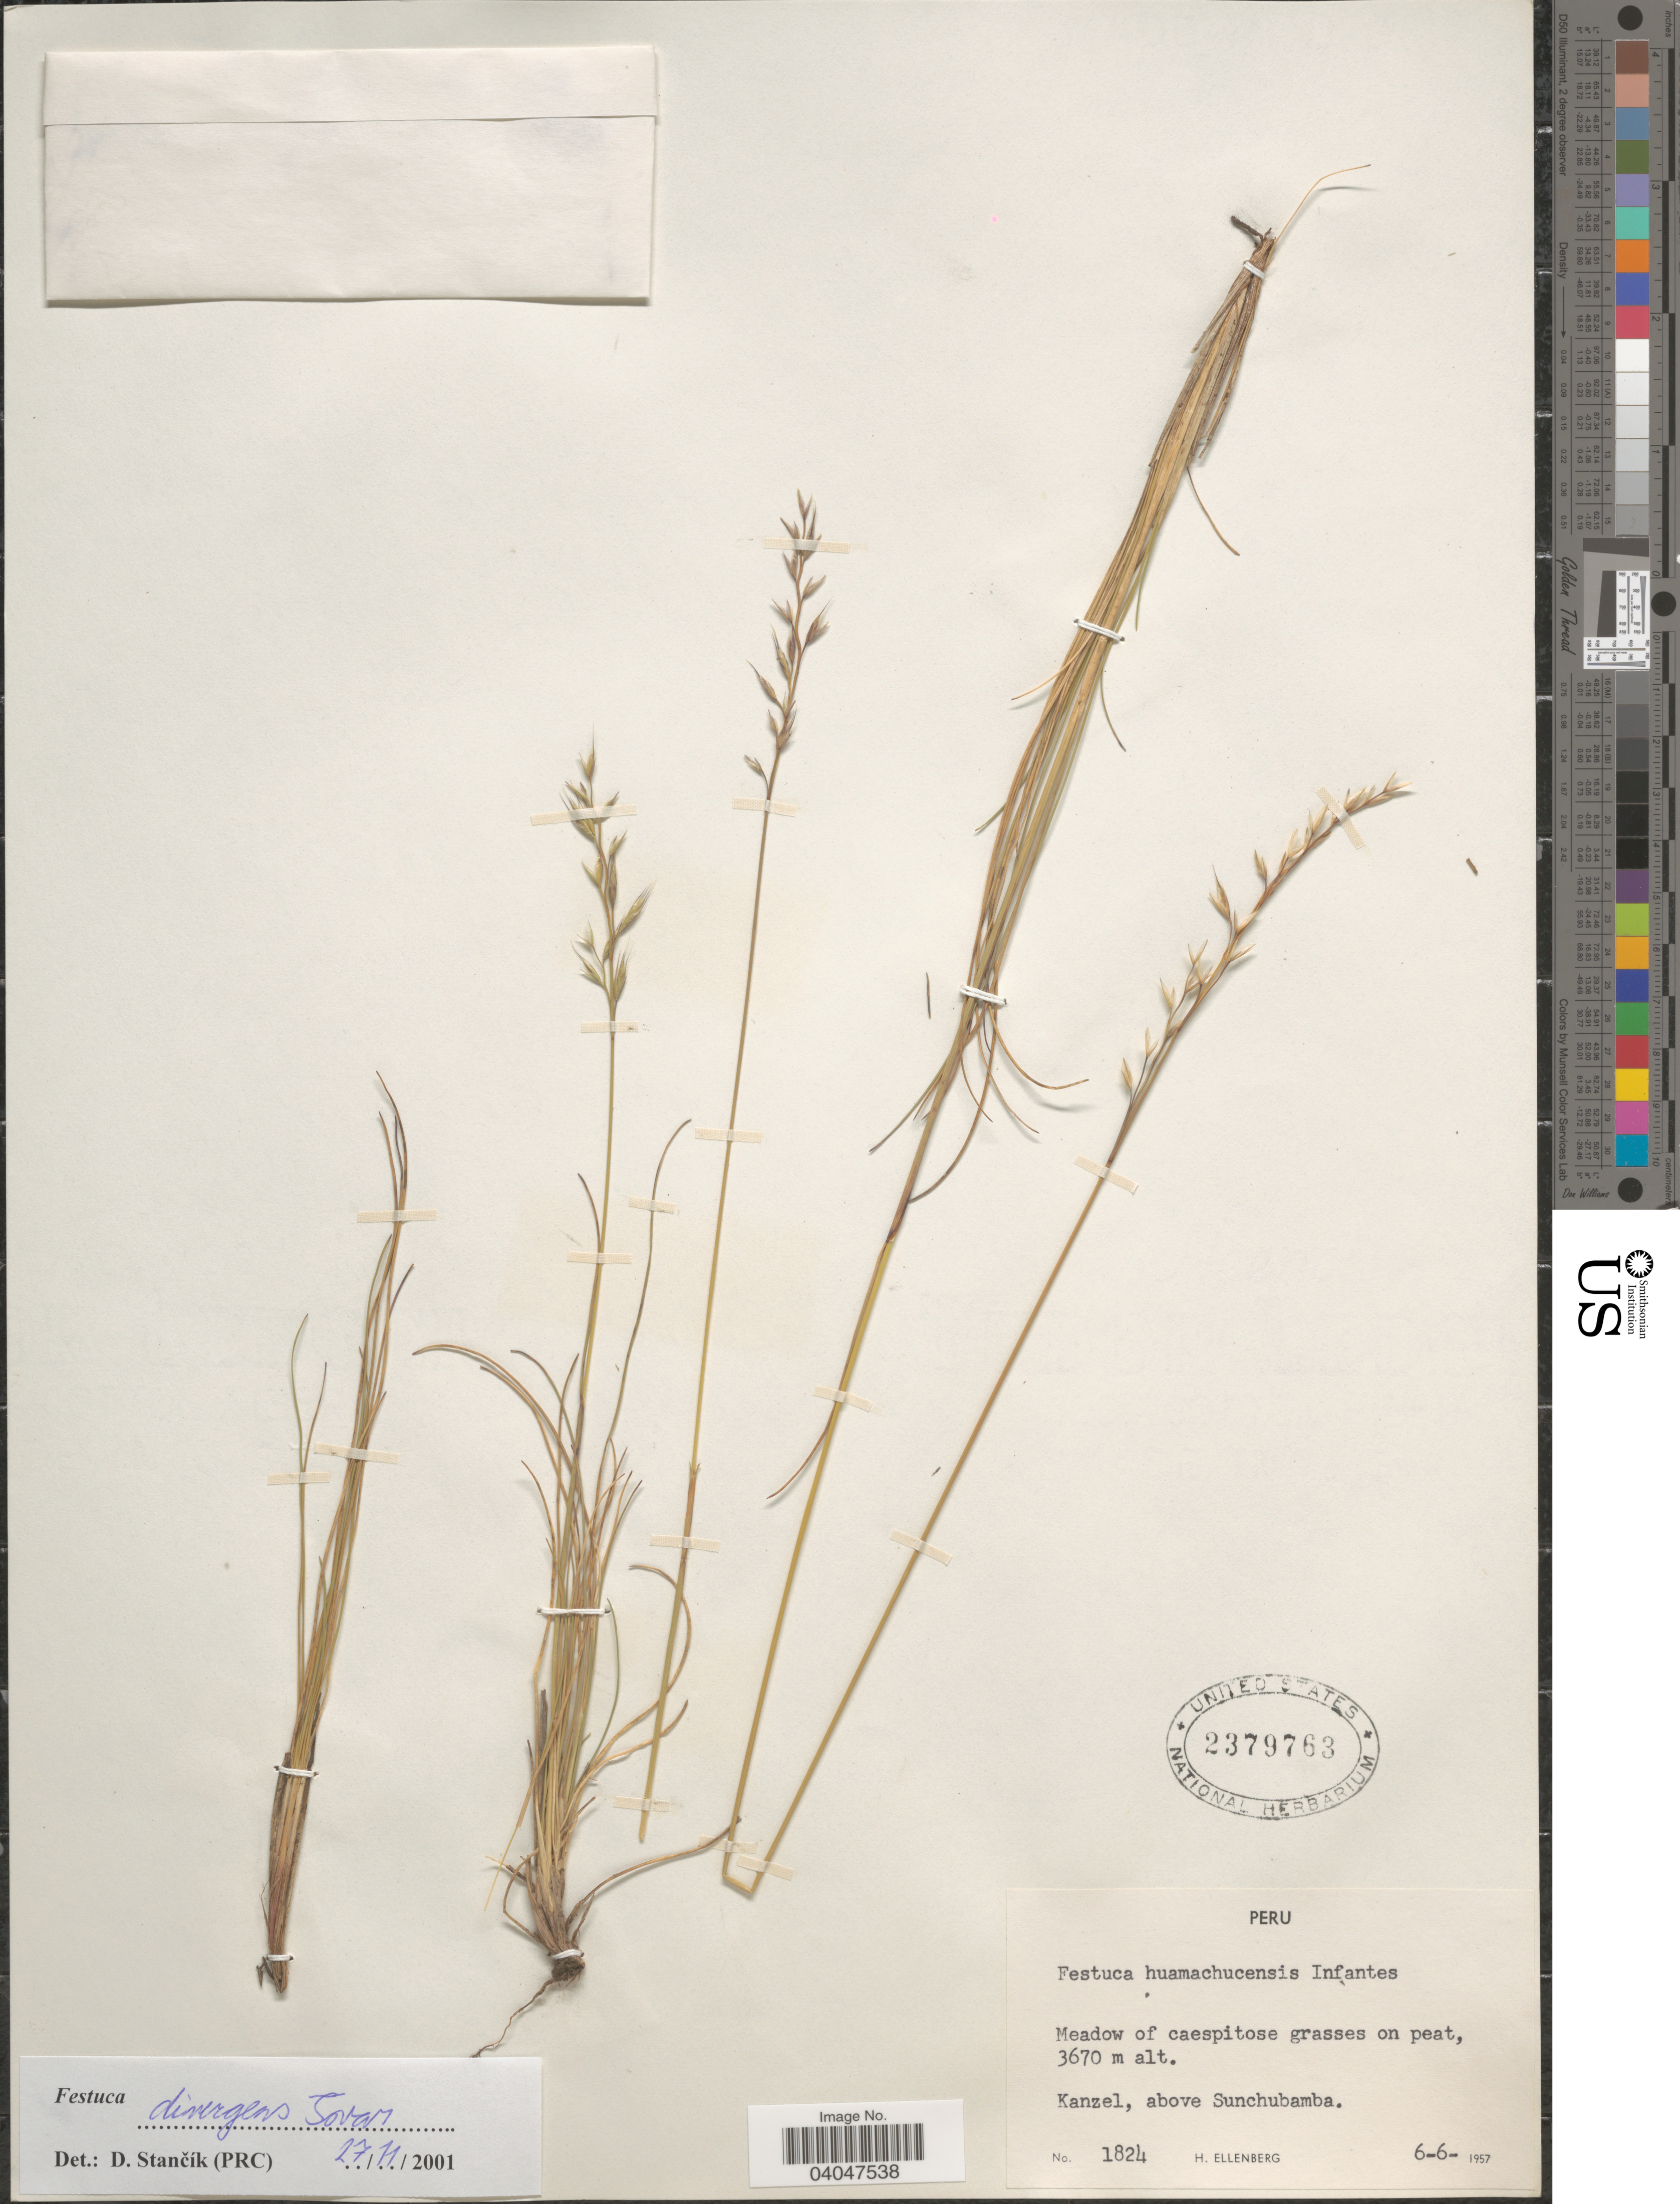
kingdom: Plantae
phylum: Tracheophyta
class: Liliopsida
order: Poales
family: Poaceae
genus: Festuca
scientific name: Festuca divergens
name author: Tovar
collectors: H. Ellenberg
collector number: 1824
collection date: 1957-06-06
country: Peru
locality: Kanzel, above Sunchubamba.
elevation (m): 3670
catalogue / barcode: US 2379763